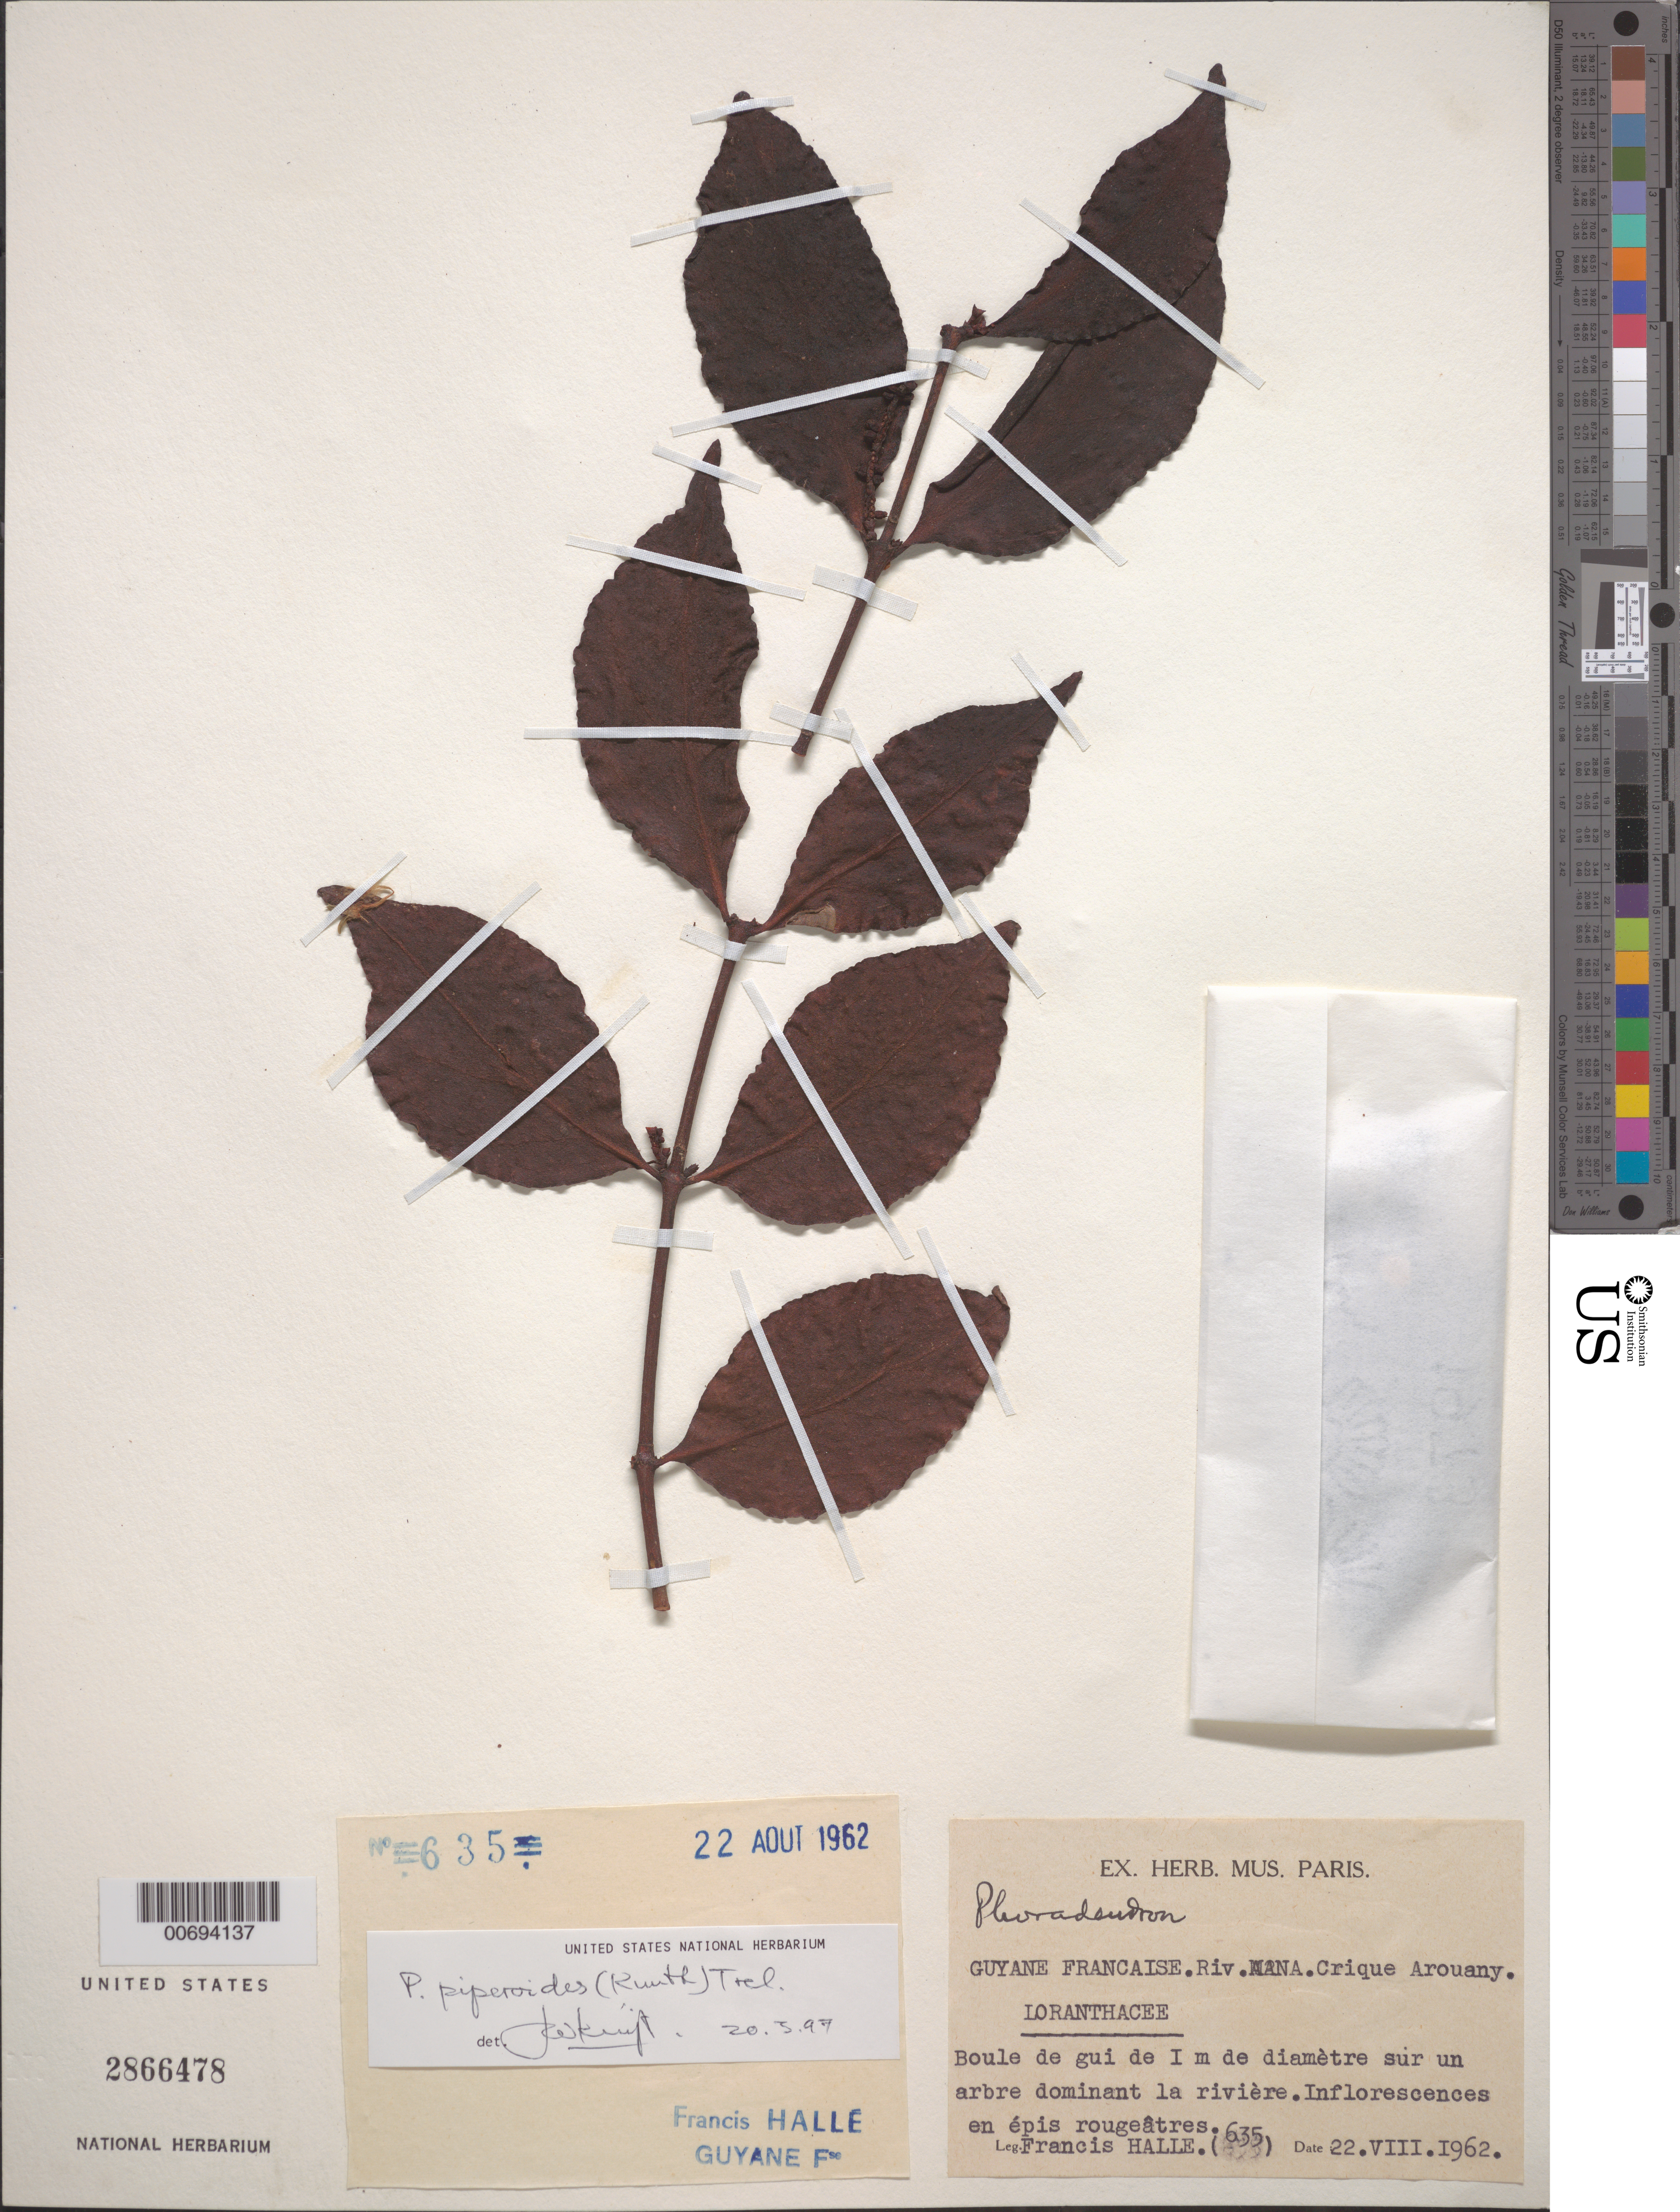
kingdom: Plantae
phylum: Tracheophyta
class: Magnoliopsida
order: Santalales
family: Viscaceae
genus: Phoradendron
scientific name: Phoradendron piperoides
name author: (Kunth) Trel.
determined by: Kuijt, Job, (CANADA)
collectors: F. Hallé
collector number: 635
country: French Guiana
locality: Rivière Mana, Crique Arouany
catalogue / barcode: US 2866478